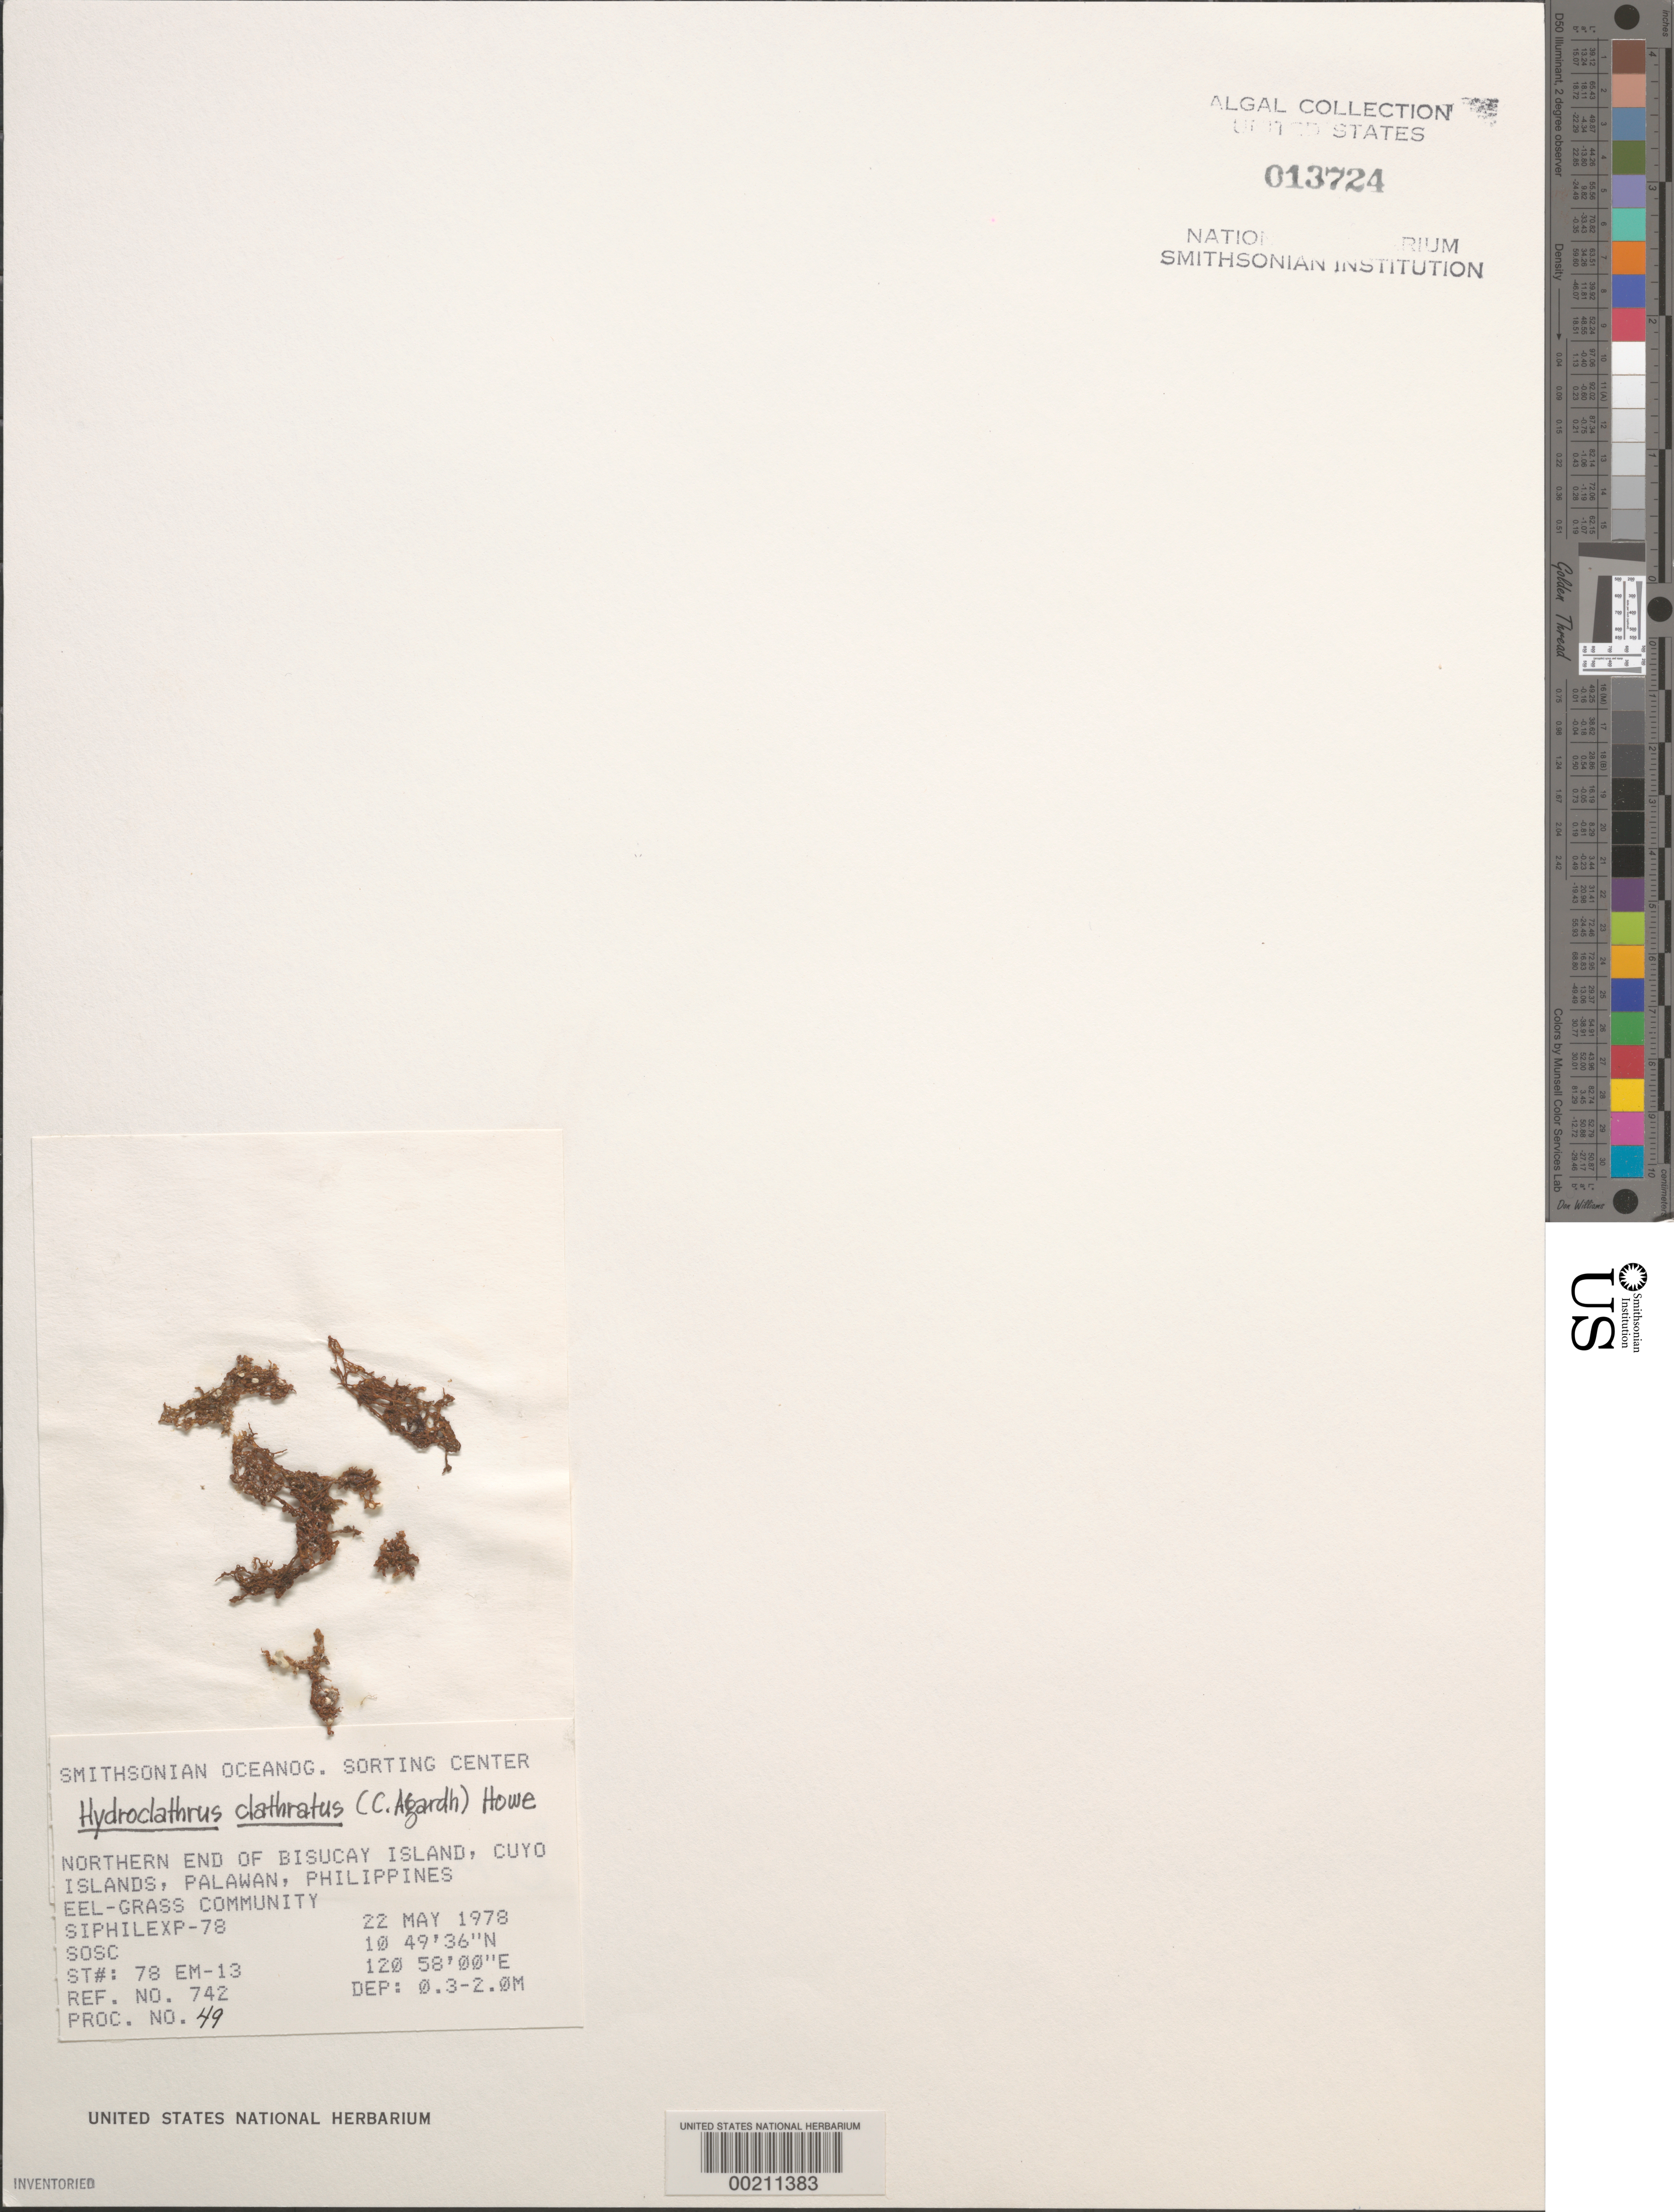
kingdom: Chromista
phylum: Ochrophyta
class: Phaeophyceae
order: Scytosiphonales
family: Scytosiphonaceae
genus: Hydroclathrus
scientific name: Hydroclathrus clathratus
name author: (C. Agardh) M. Howe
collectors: SOSC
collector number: Station 78 Em-13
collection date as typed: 22 May 1978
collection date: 1978-05-22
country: Philippines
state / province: Mimaropa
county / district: Palawan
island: Bisucay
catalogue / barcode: US 13724